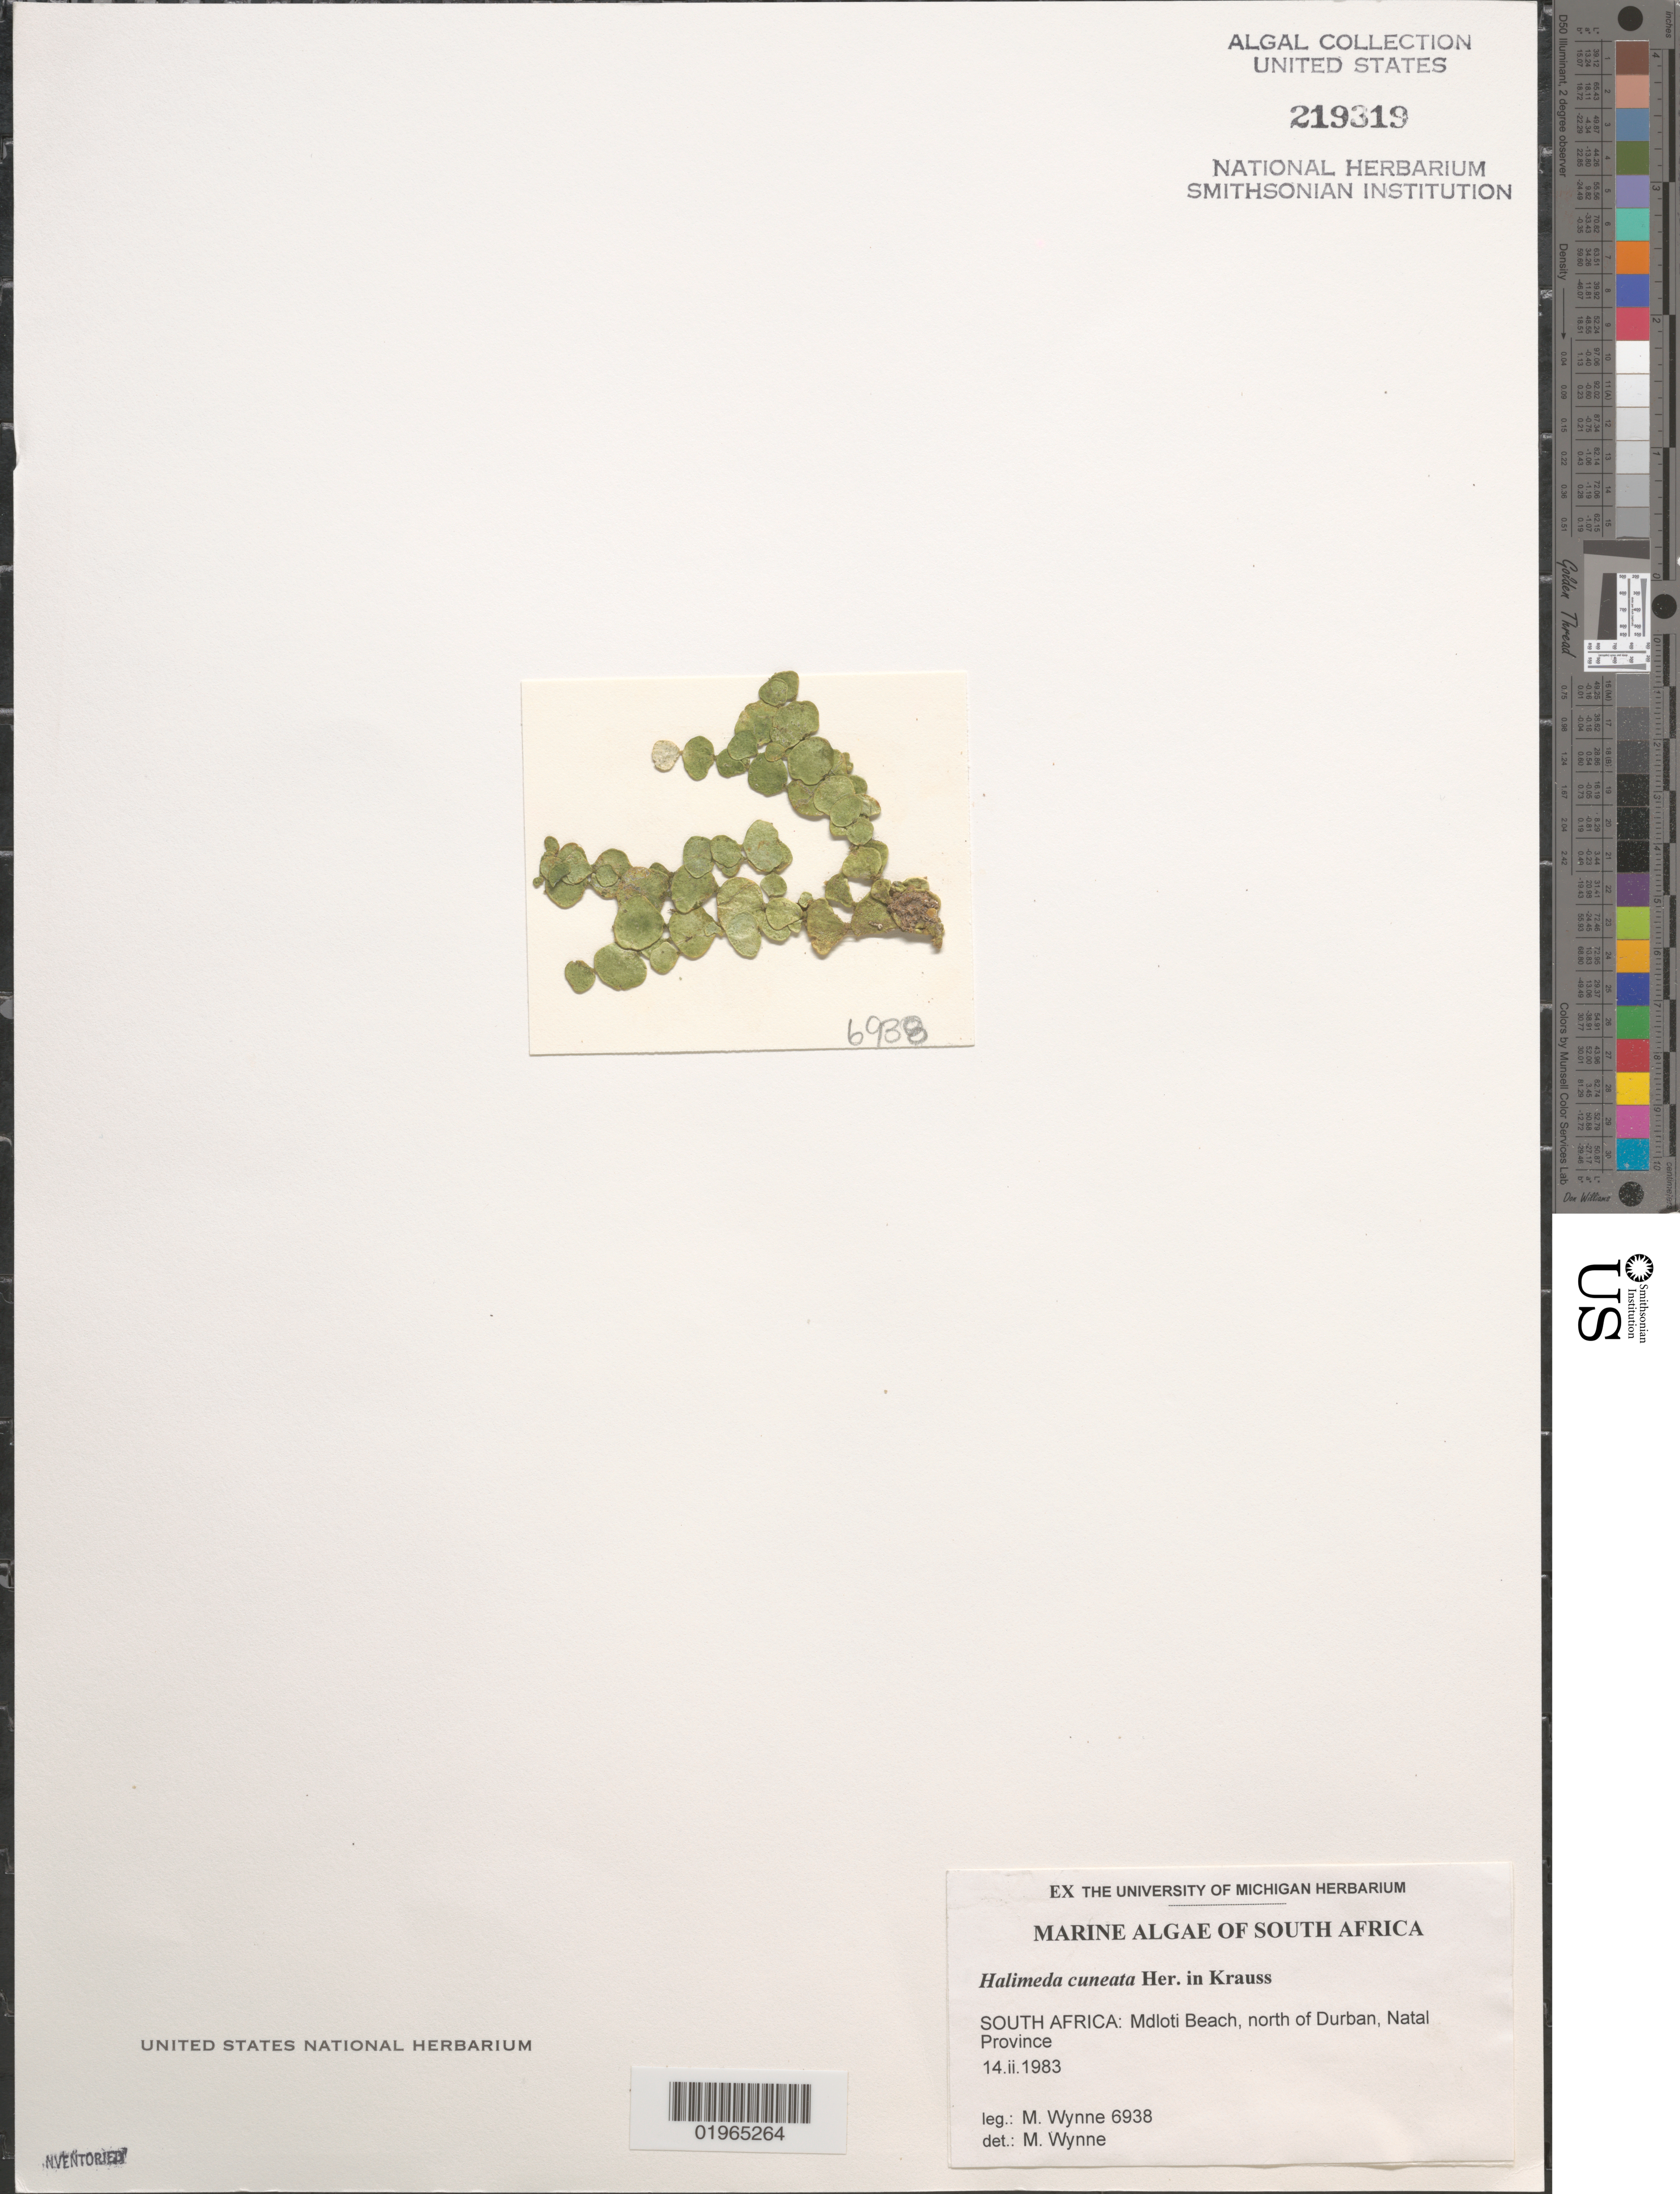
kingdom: Plantae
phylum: Chlorophyta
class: Ulvophyceae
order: Bryopsidales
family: Halimedaceae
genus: Halimeda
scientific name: Halimeda cuneata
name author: Hering in Krauss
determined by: Wynne, M. J.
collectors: M.J. Wynne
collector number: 6938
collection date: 1983-02-14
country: South Africa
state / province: KwaZulu-Natal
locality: Mdloti Beach, north of Durban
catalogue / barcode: US 219319